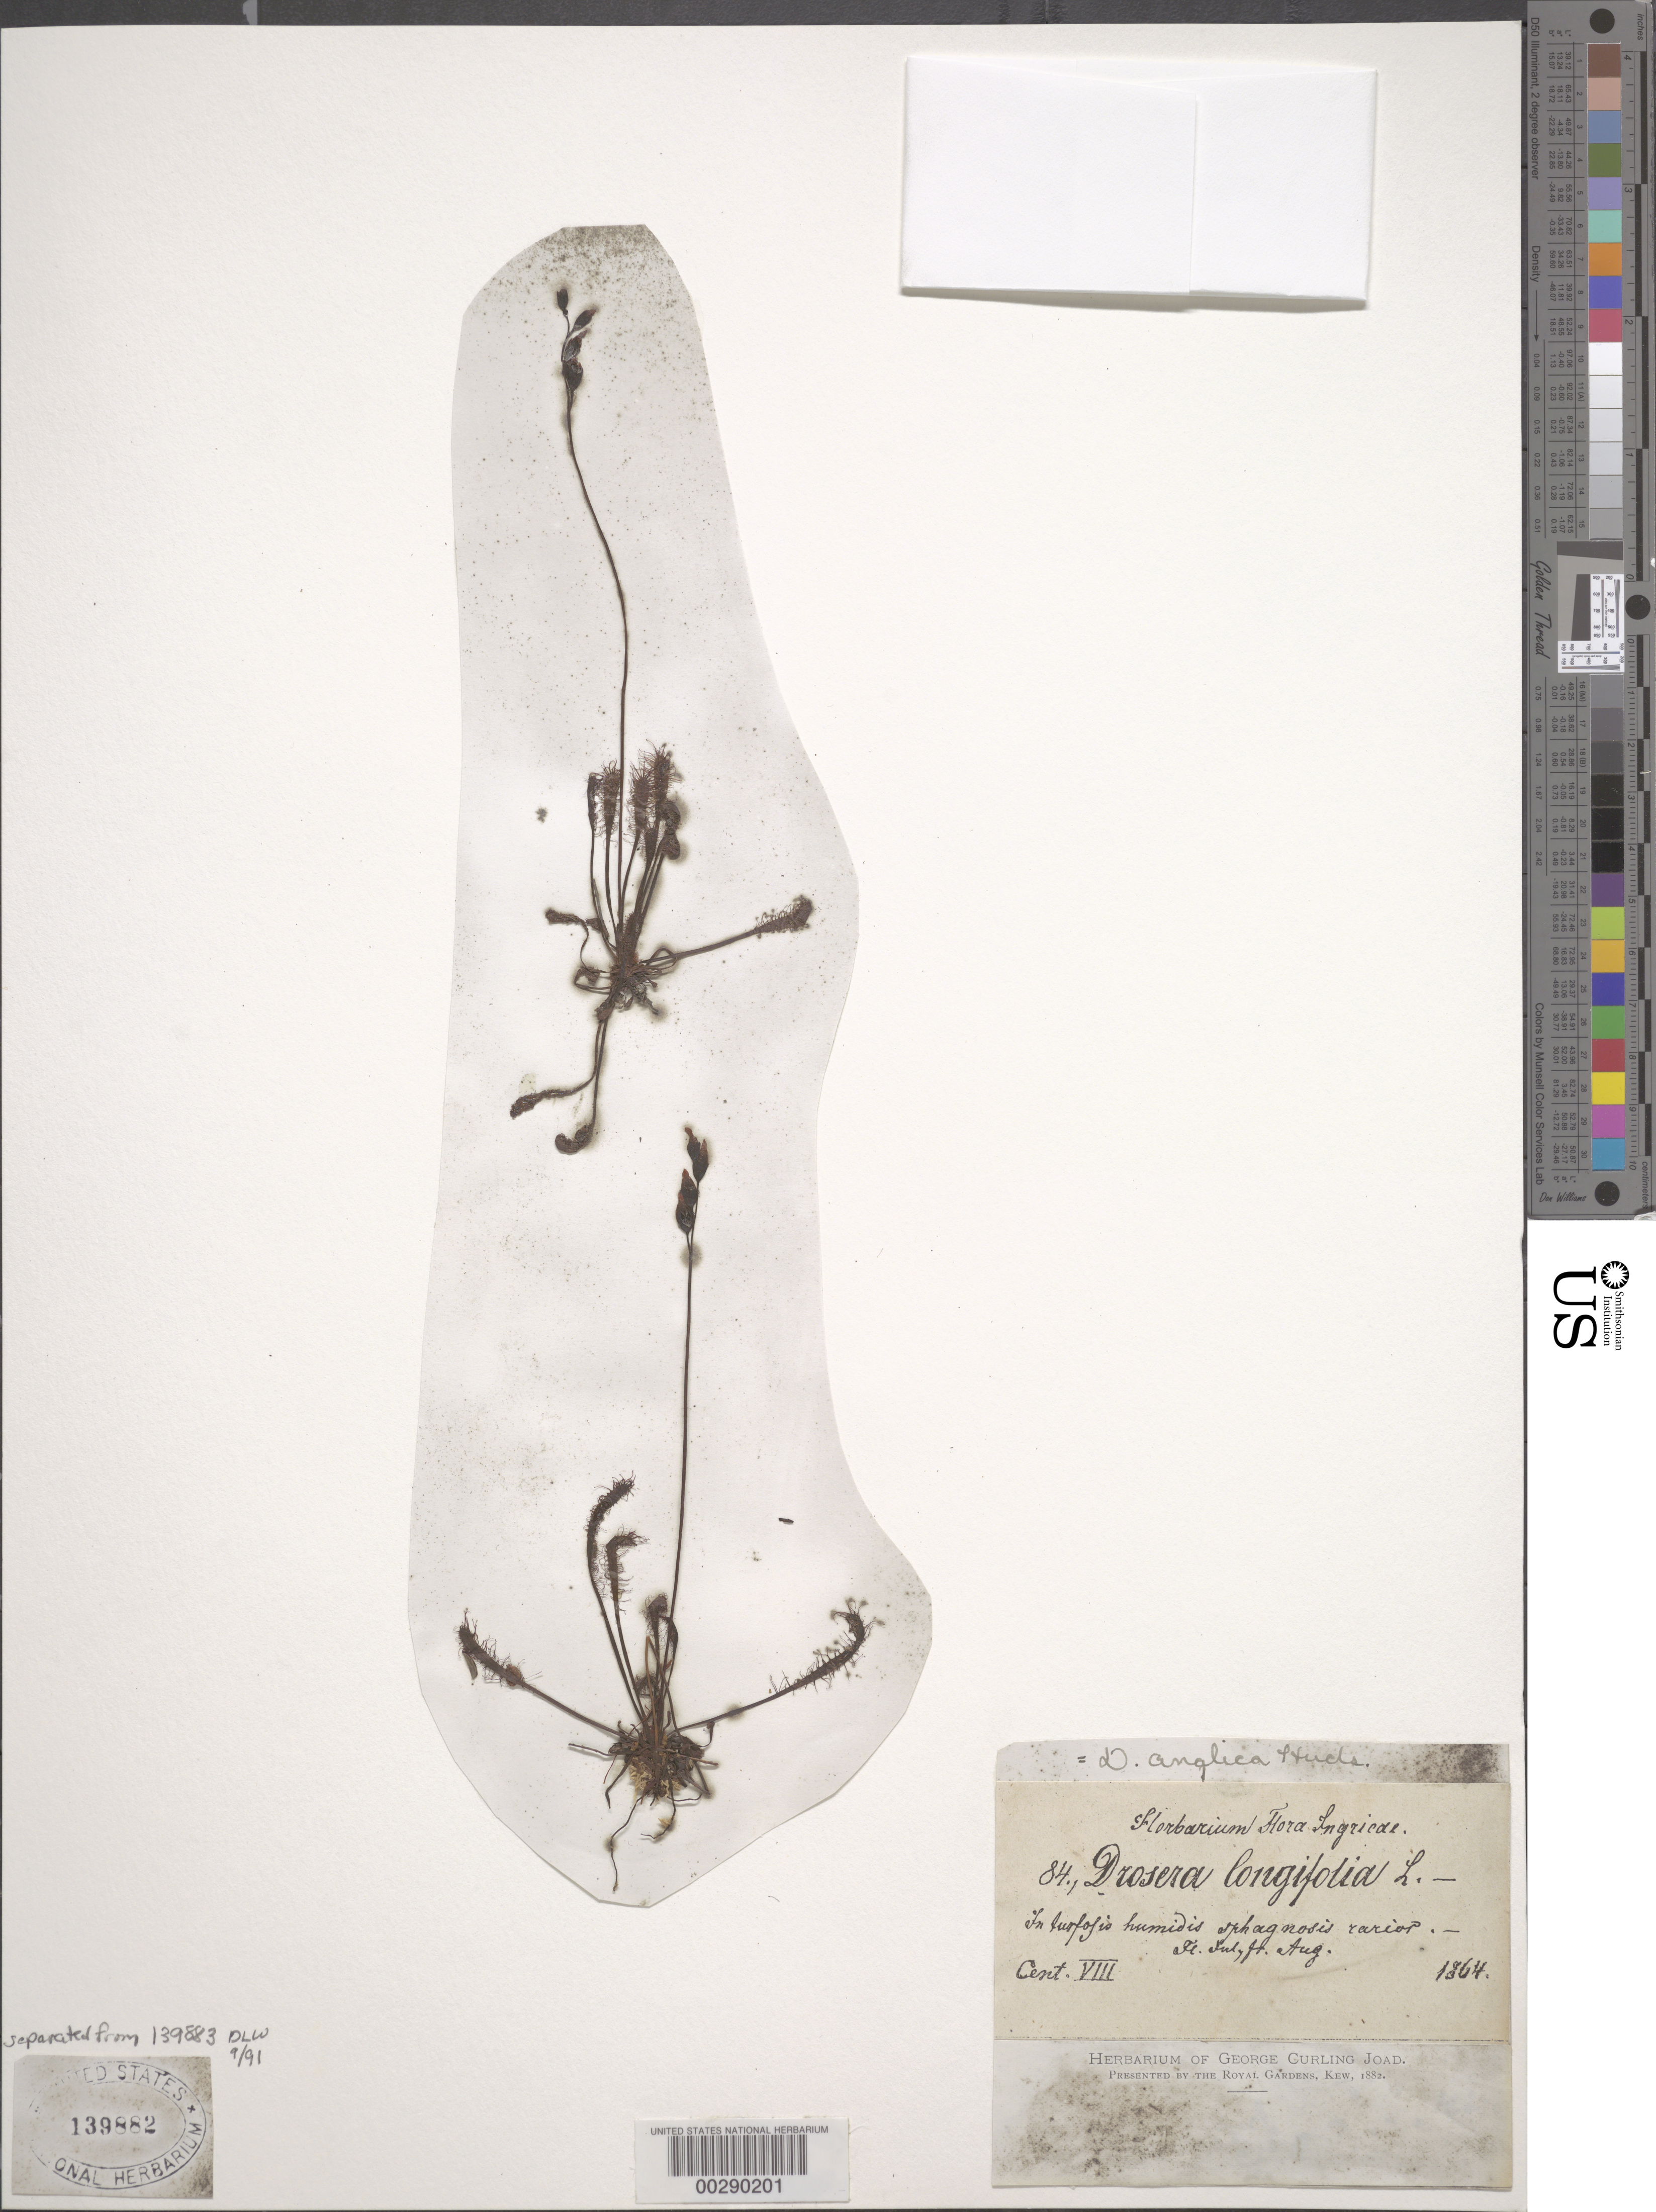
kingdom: Plantae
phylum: Tracheophyta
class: Magnoliopsida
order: Caryophyllales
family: Droseraceae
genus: Drosera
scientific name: Drosera anglica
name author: Huds.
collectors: ex herb. George Curling Joad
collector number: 84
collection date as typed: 1864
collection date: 1864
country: Russian Federation (?)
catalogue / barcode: US 139882